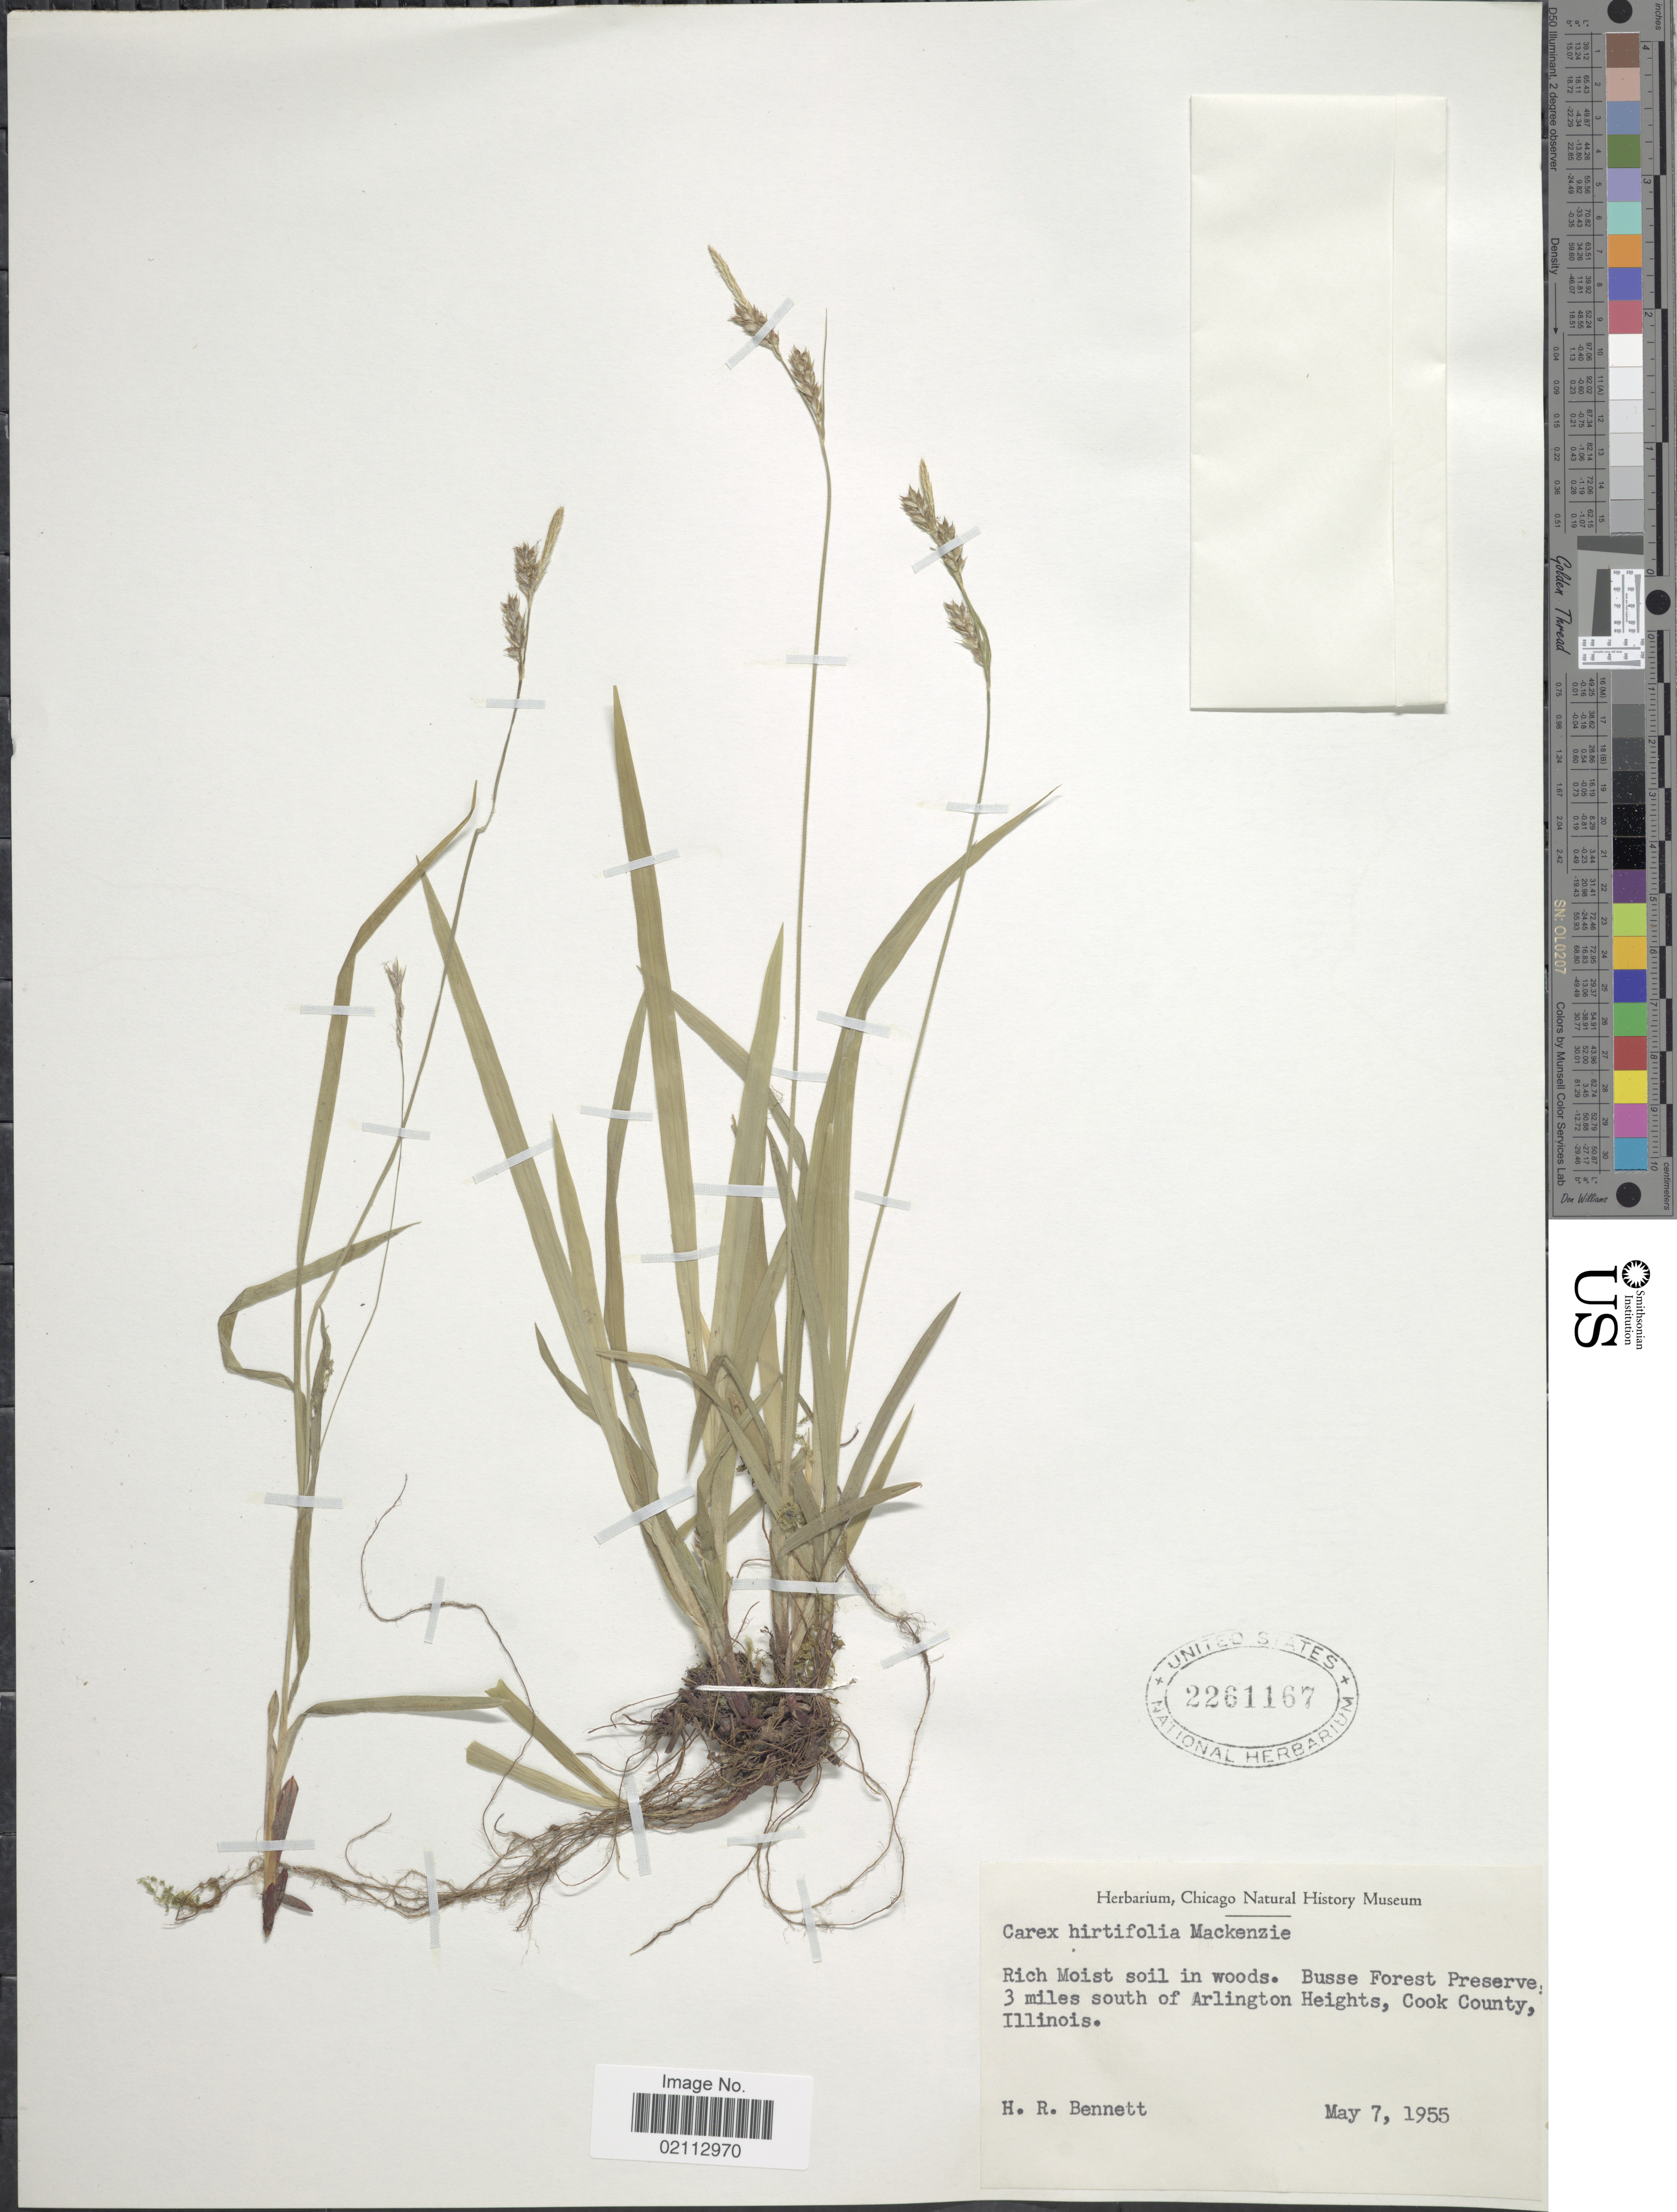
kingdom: Plantae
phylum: Tracheophyta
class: Liliopsida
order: Poales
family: Cyperaceae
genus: Carex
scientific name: Carex hirtifolia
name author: Mack.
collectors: H. R. Bennett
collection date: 1955-05-07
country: United States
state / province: Illinois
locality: Busse Forest Preserve 3 miles south of Arlington Heights, Cook County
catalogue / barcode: US 2261167